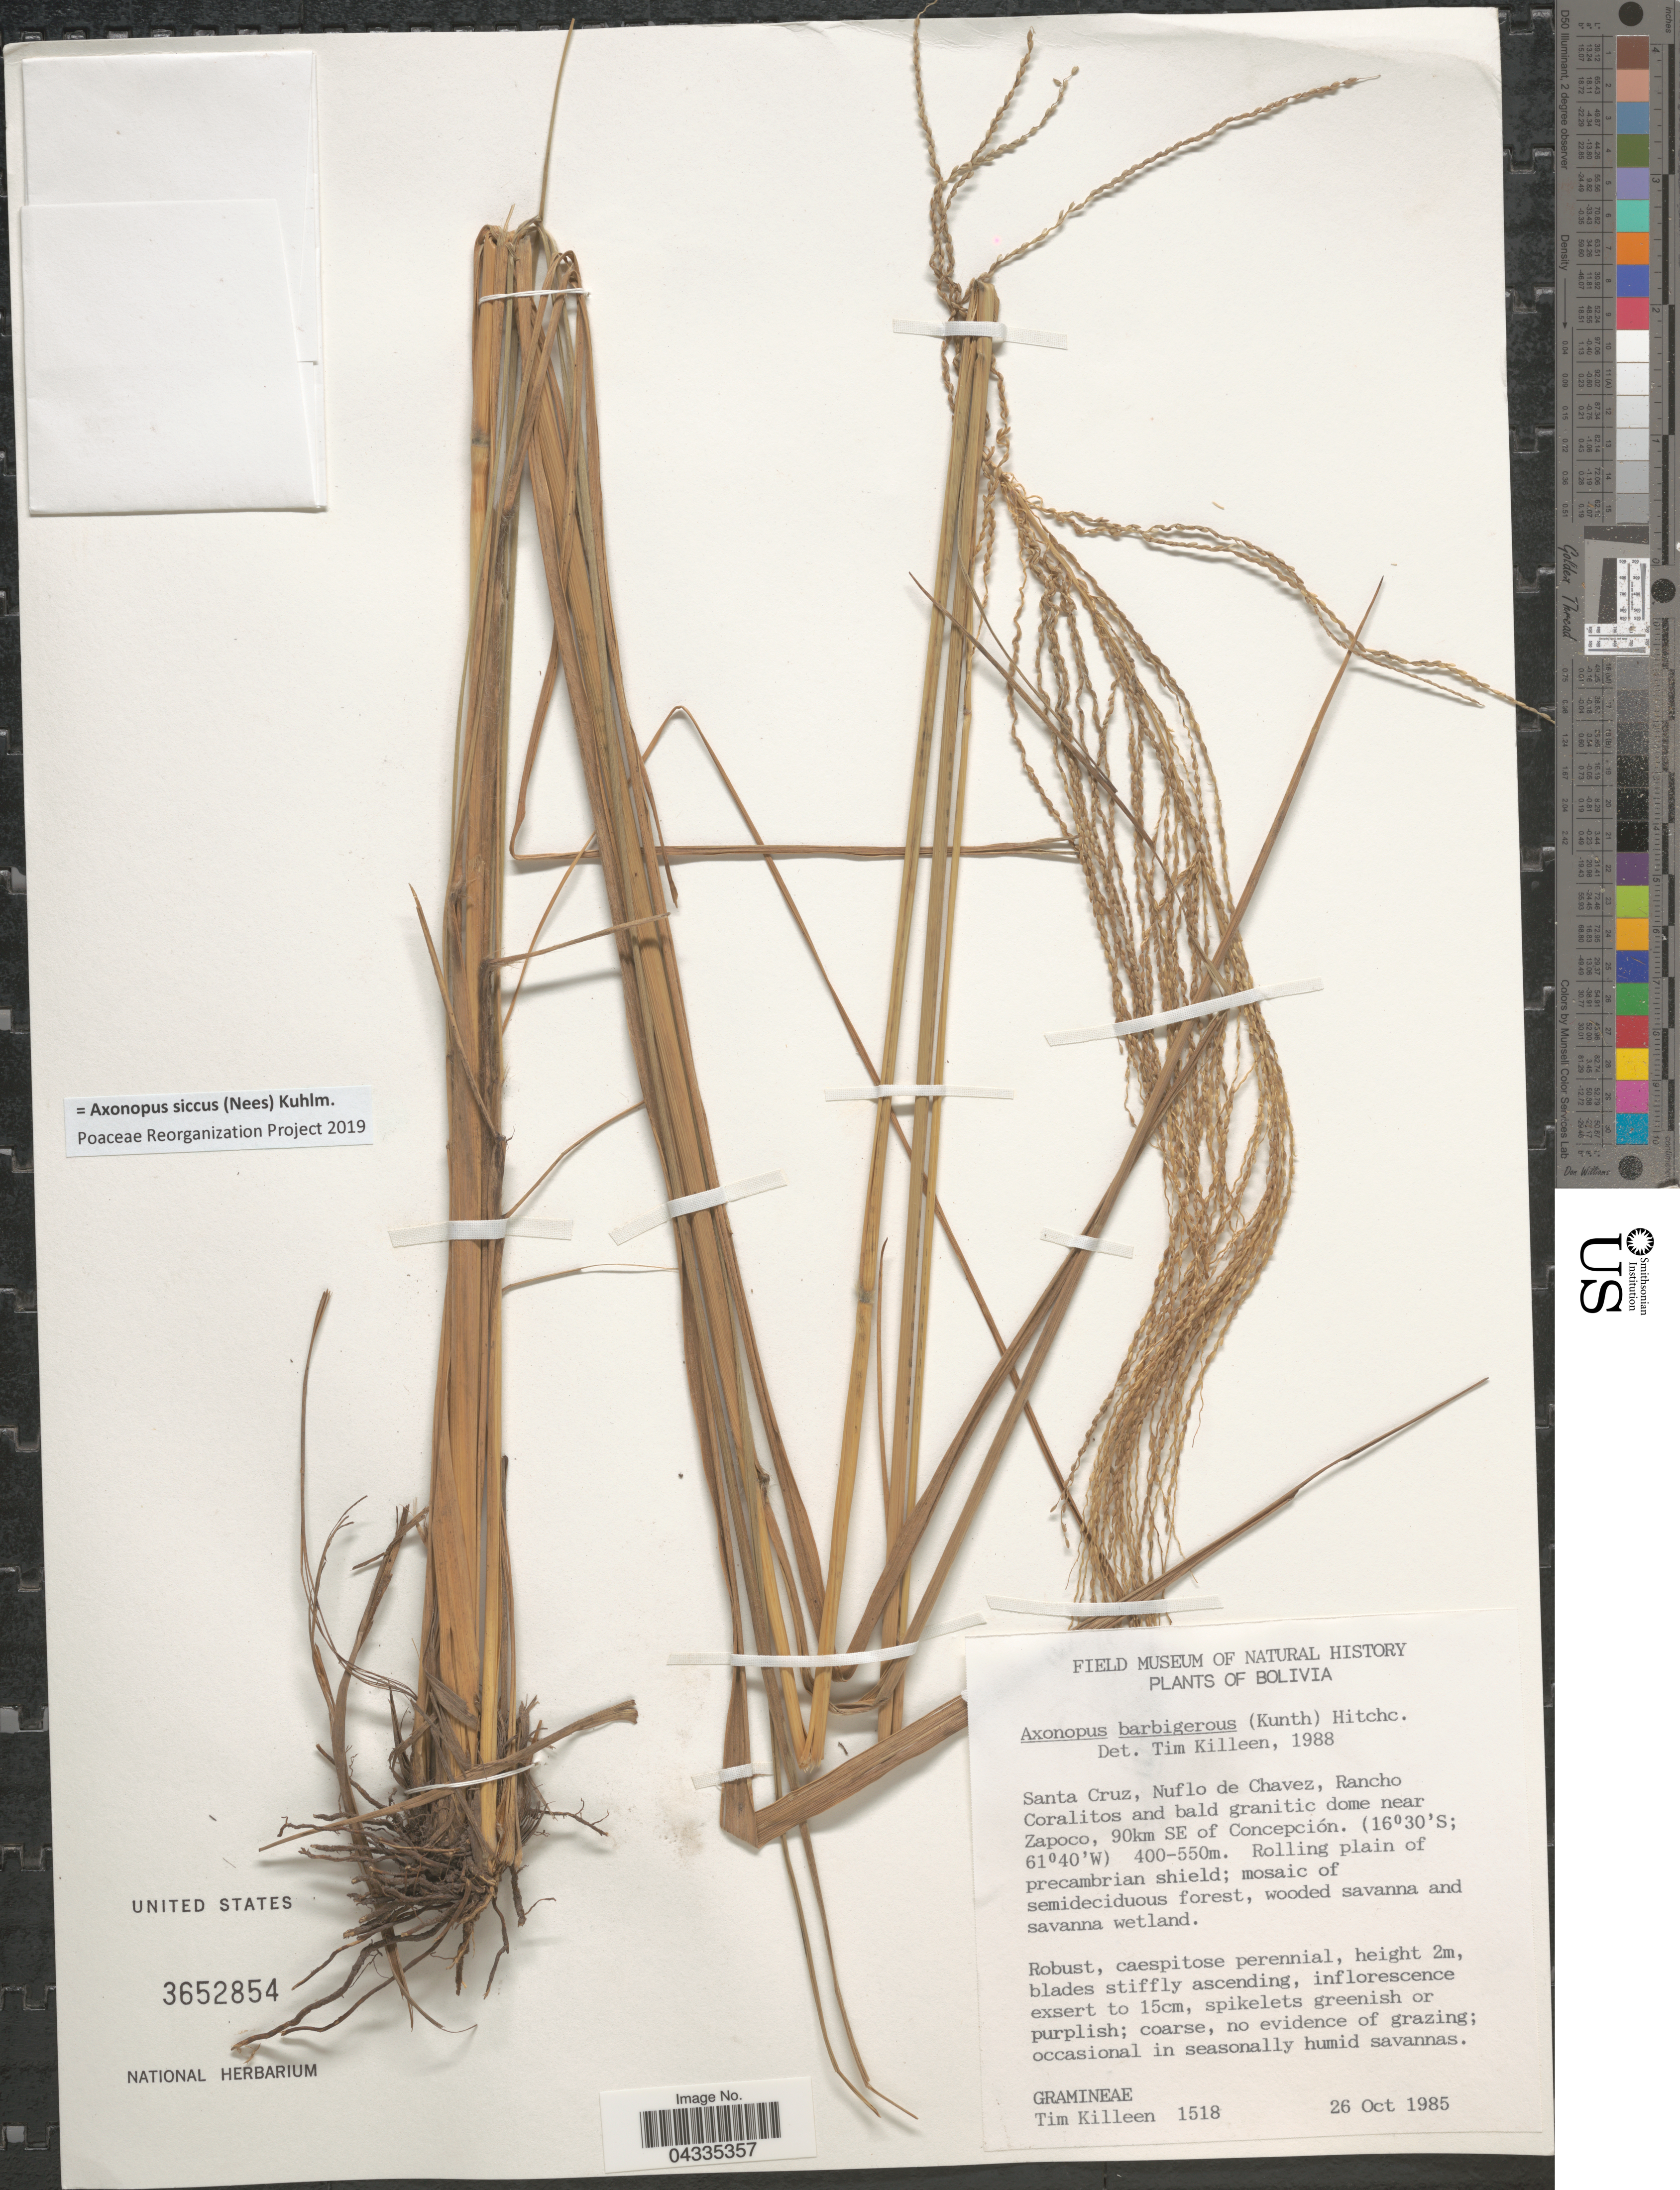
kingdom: Plantae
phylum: Tracheophyta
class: Liliopsida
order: Poales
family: Poaceae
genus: Axonopus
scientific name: Axonopus siccus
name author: (Nees) Kuhlm.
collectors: T. J. Killeen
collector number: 1518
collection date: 1985-10-26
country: Bolivia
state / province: Santa Cruz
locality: Nuflo de Chavez, Rancho Coralitos and bald granitic dome near Zapoco, 90km SE of Concepción.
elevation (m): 400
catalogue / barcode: US 3652854